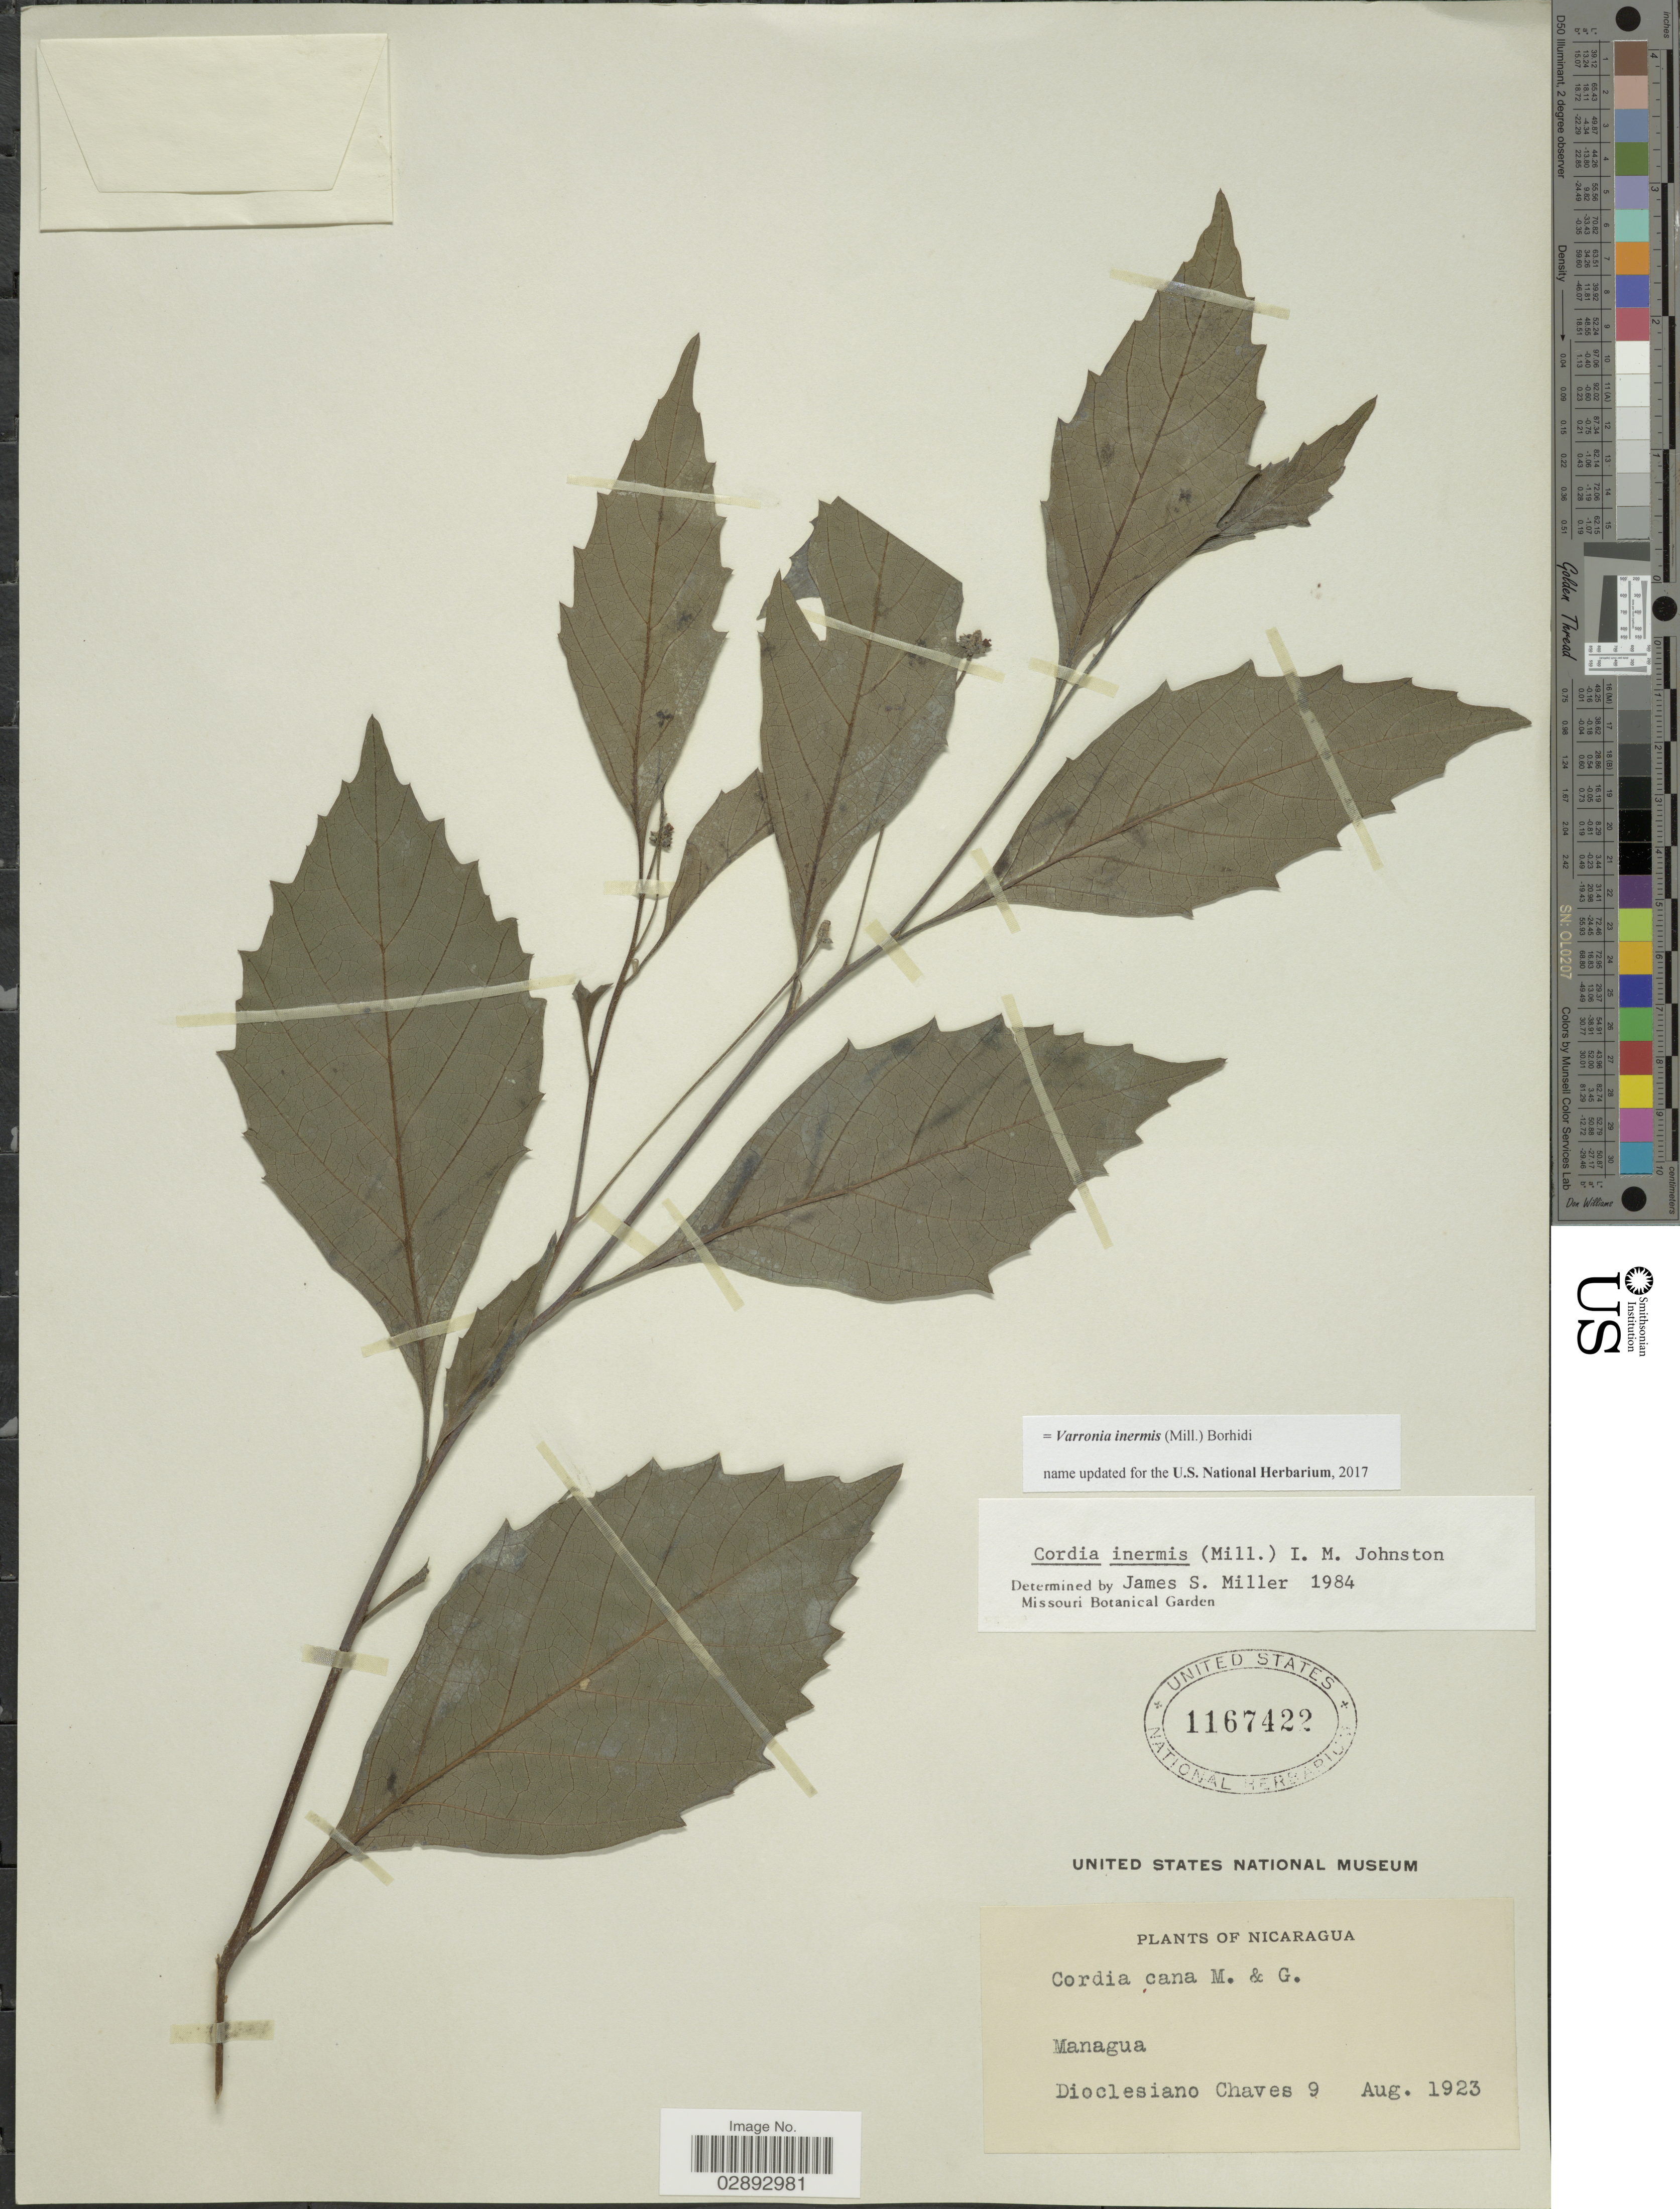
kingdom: Plantae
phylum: Tracheophyta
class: Magnoliopsida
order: Boraginales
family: Cordiaceae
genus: Varronia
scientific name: Varronia inermis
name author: (Mill.) Borhidi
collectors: D. Chaves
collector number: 9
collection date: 1923-08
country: Nicaragua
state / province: Managua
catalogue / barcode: US 1167422